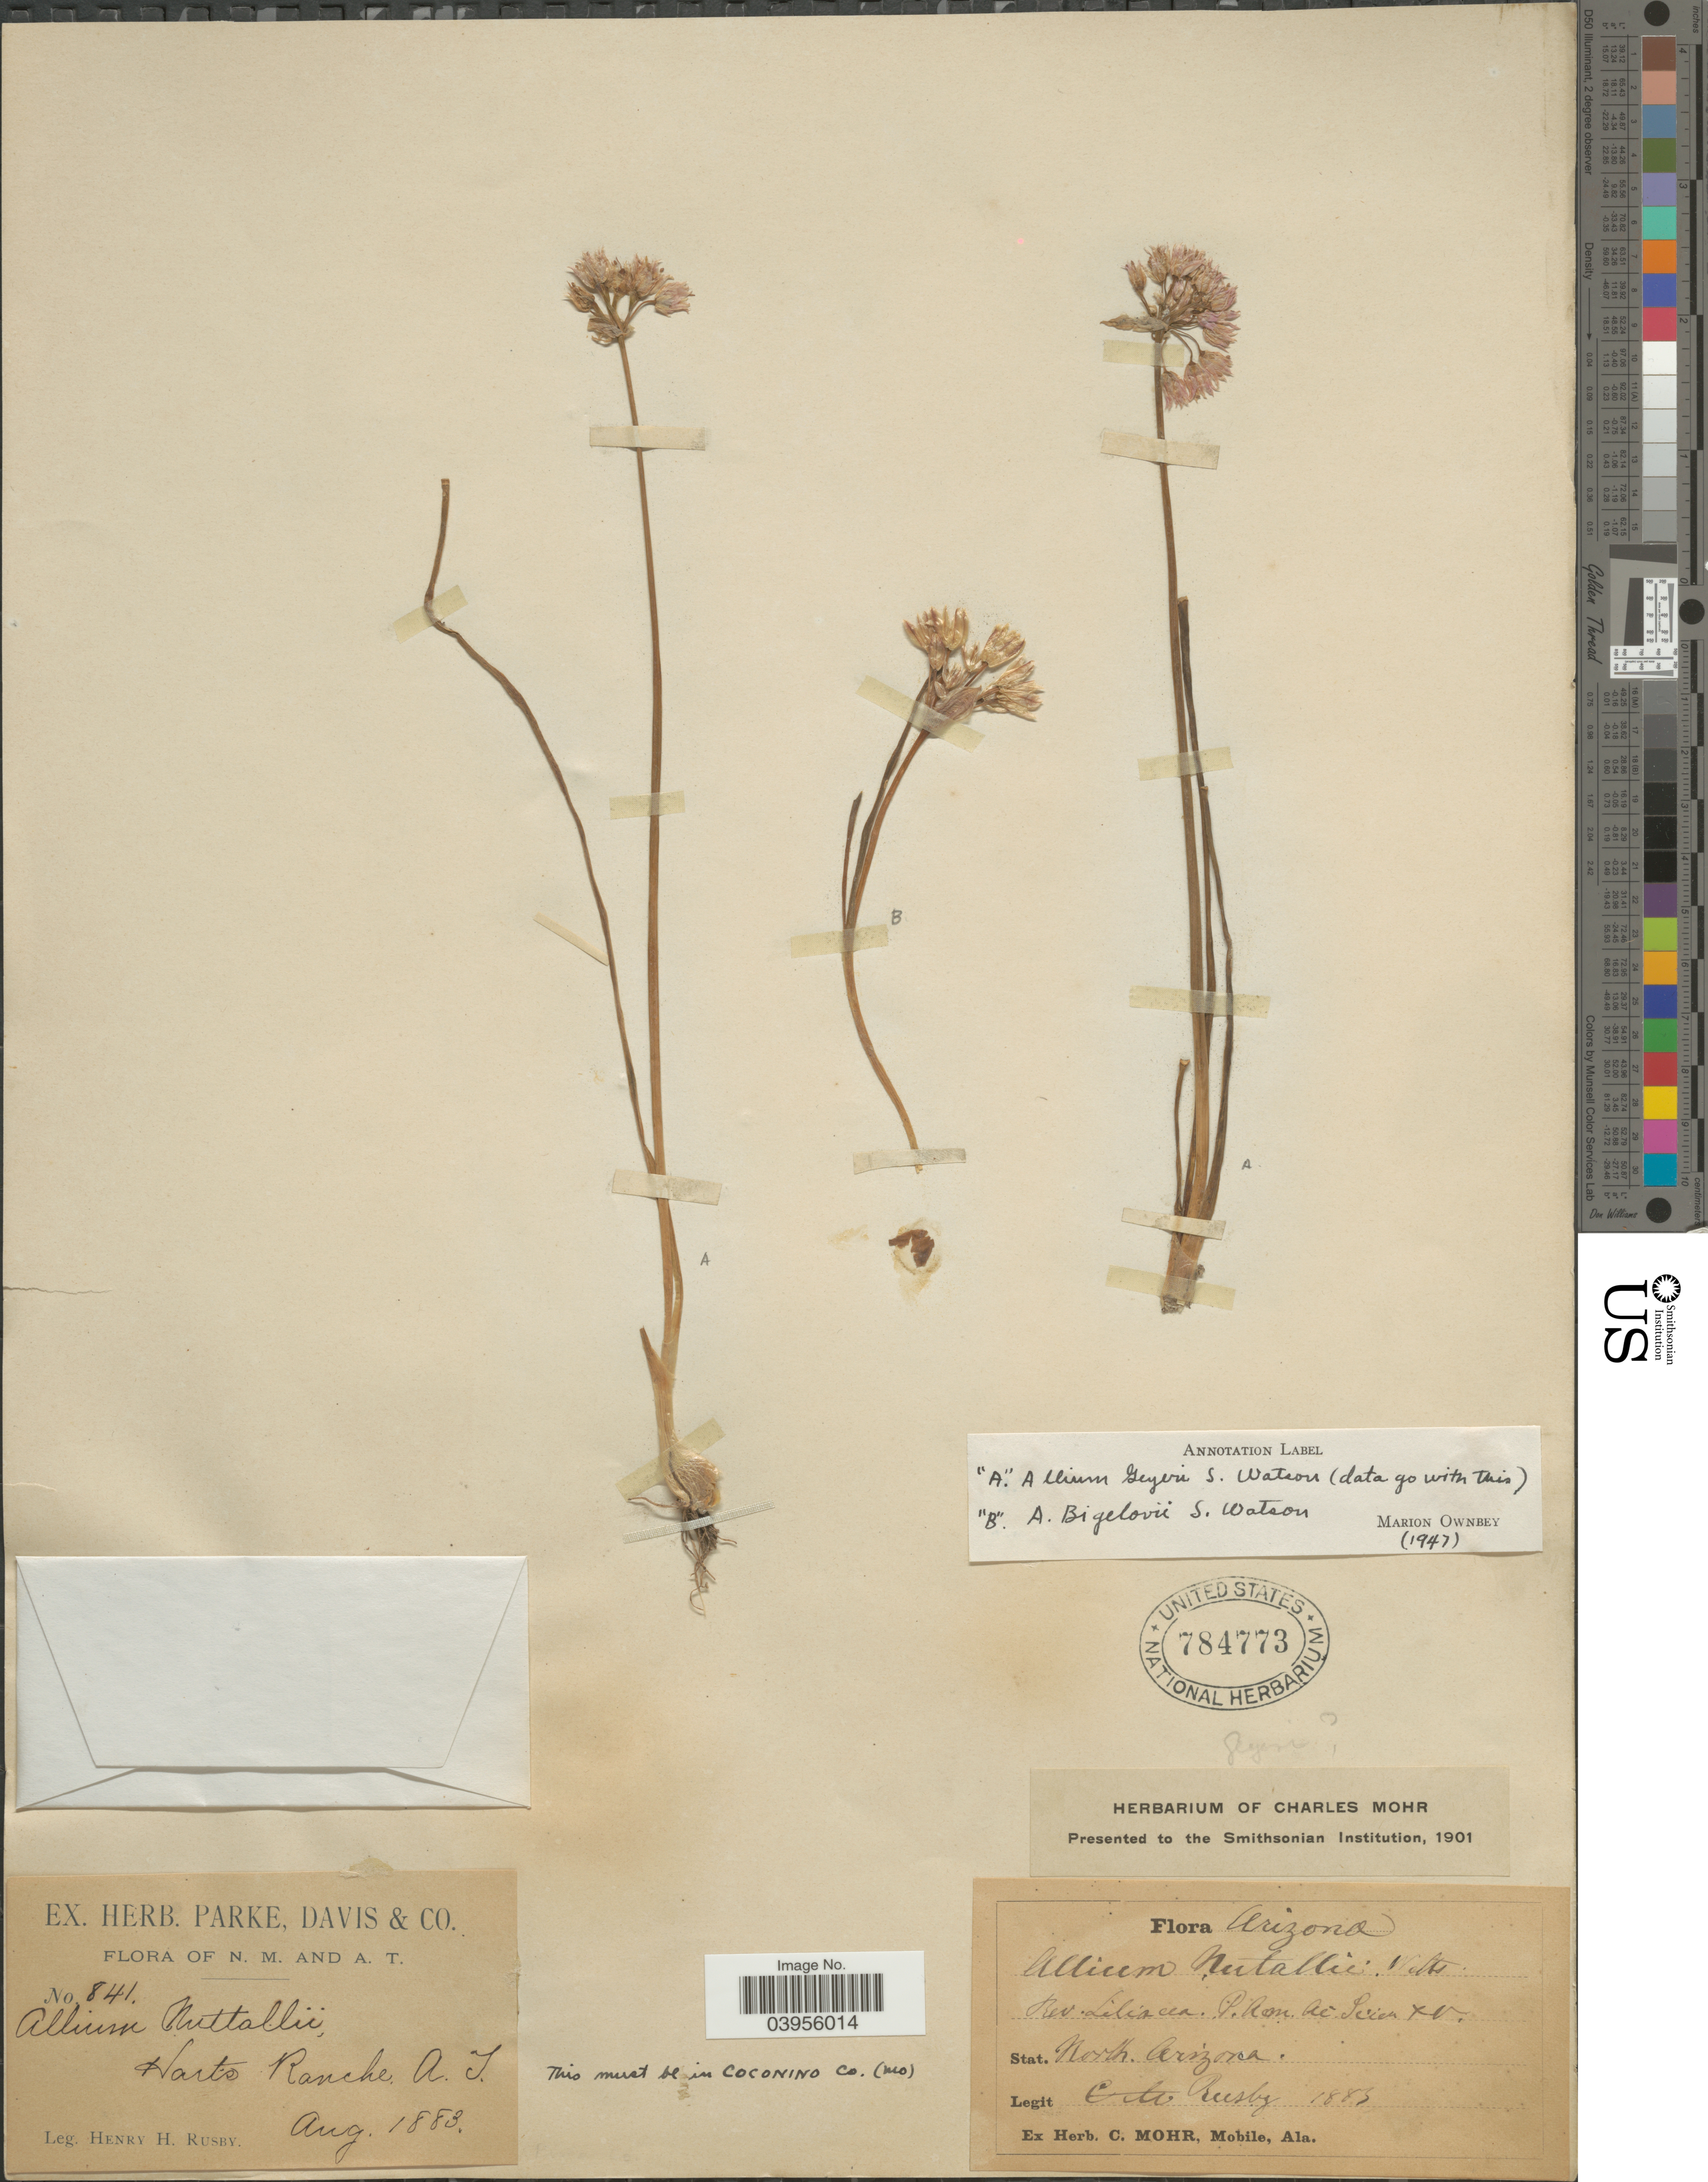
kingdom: Plantae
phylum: Tracheophyta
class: Liliopsida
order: Asparagales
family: Amaryllidaceae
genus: Allium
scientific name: Allium geyeri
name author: S. Watson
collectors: H. H. Rusby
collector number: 841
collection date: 1883-08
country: United States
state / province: Arizona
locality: Harto Ranche, A.T. This must be in Coconino Co (Mo) [unsure placement].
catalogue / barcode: US 784773